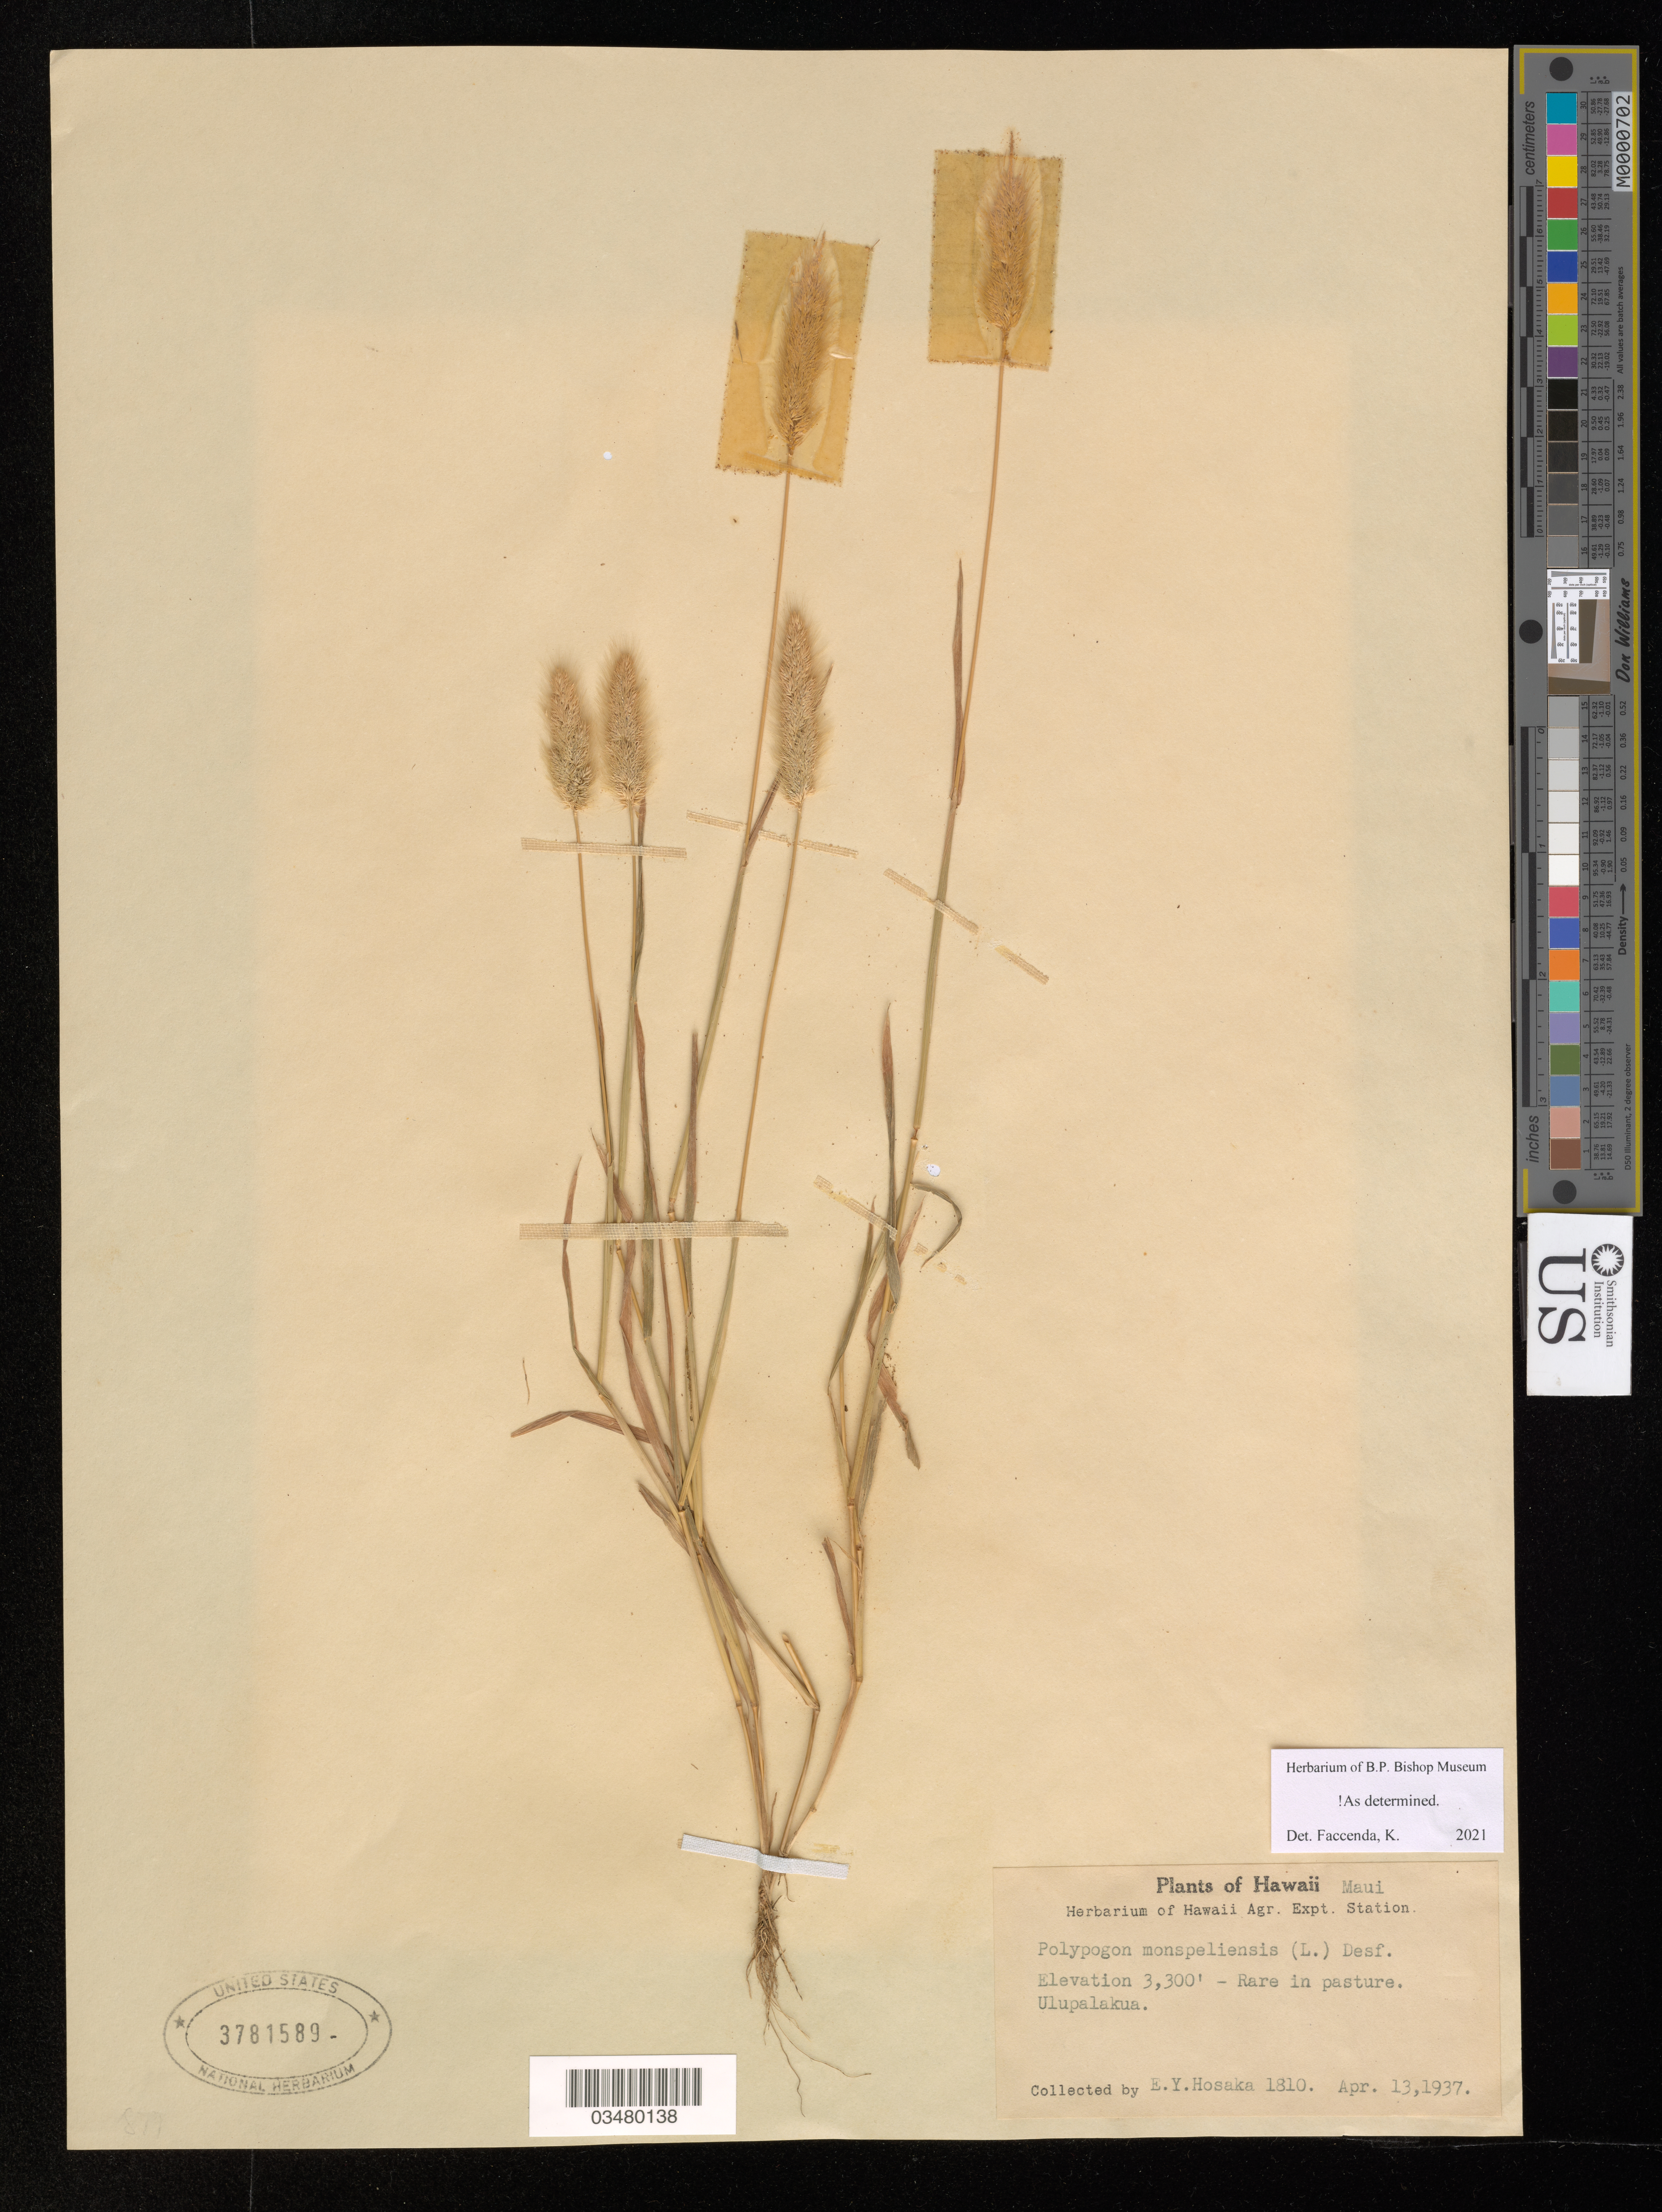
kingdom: Plantae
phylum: Tracheophyta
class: Liliopsida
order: Poales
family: Poaceae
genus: Polypogon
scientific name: Polypogon monspeliensis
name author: (L.) Desf.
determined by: Faccenda, K.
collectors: E. Y. Hosaka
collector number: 1810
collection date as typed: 13 Apr 1937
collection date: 1937-04-13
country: United States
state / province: Hawaii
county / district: Maui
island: Maui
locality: Ulupalakua.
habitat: Pasture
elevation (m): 1006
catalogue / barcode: US 3781589